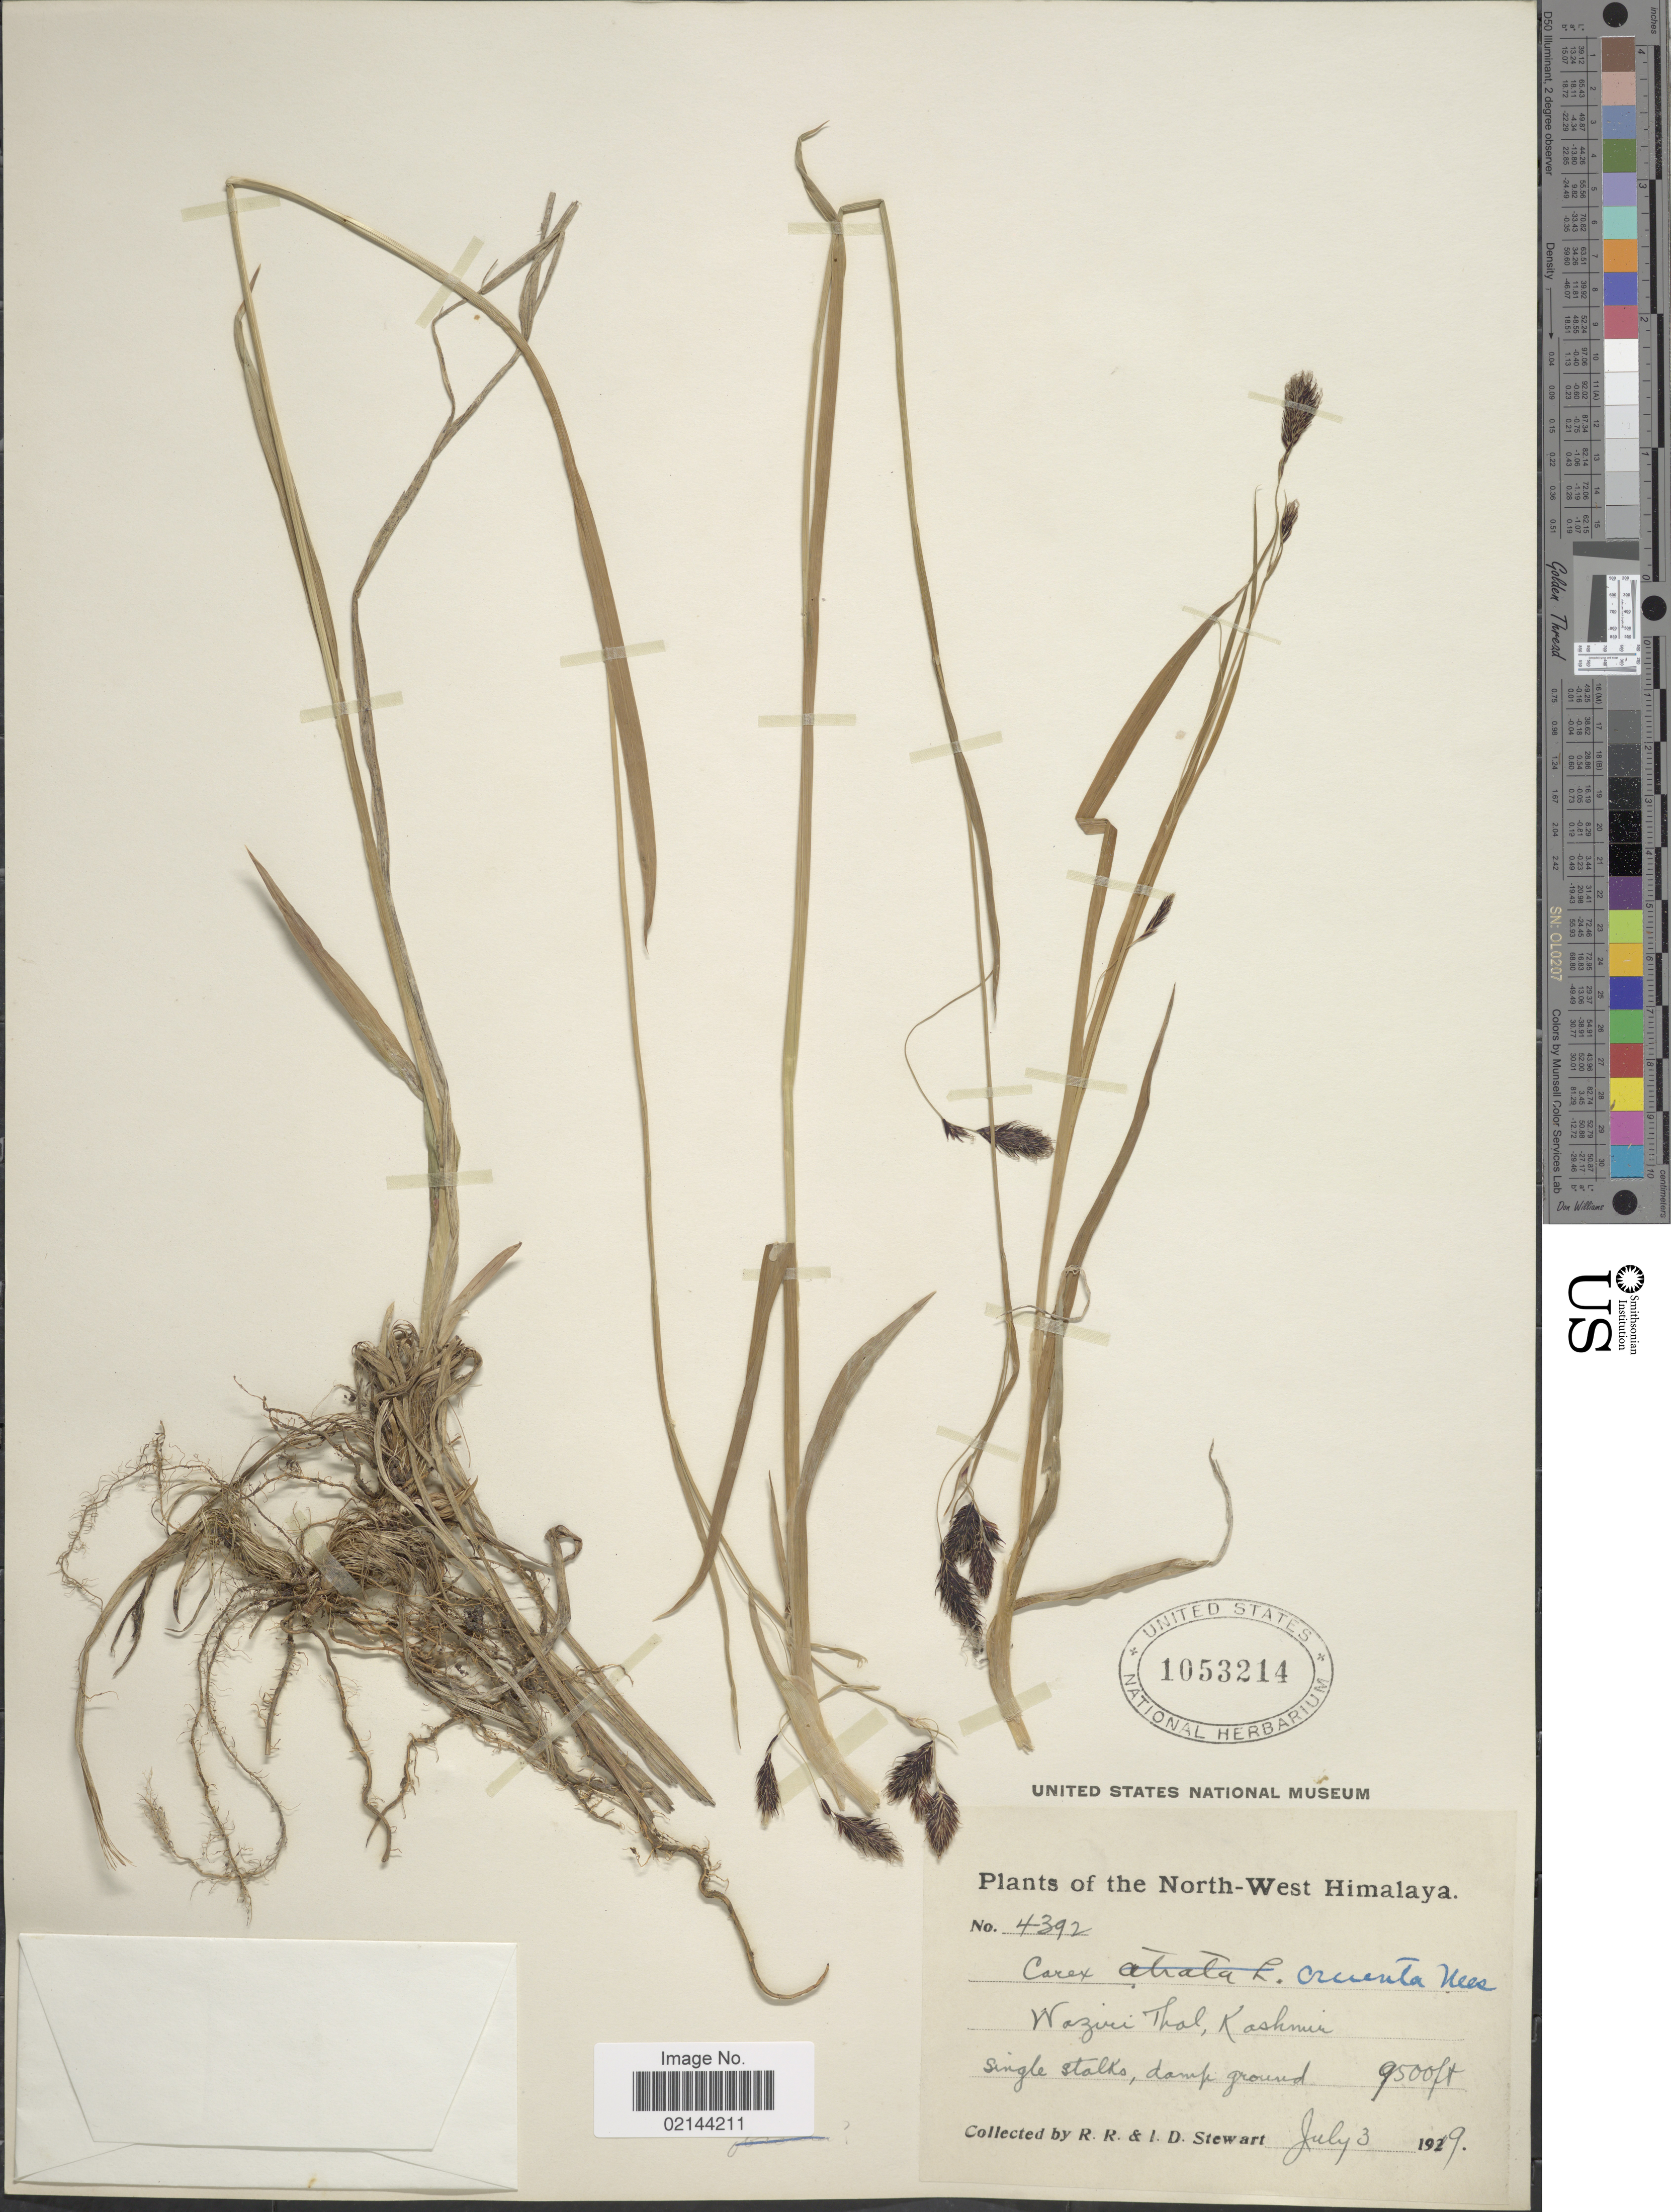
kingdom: Plantae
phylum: Tracheophyta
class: Liliopsida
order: Poales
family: Cyperaceae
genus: Carex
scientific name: Carex cruenta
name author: Nees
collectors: R. R. Stewart & I. Stewart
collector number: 4392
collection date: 1929-07-03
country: India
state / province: Jammu and Kashmir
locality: The North-West Himalaya, Waziri Thal, Kashmir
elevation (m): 2896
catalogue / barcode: US 1053214